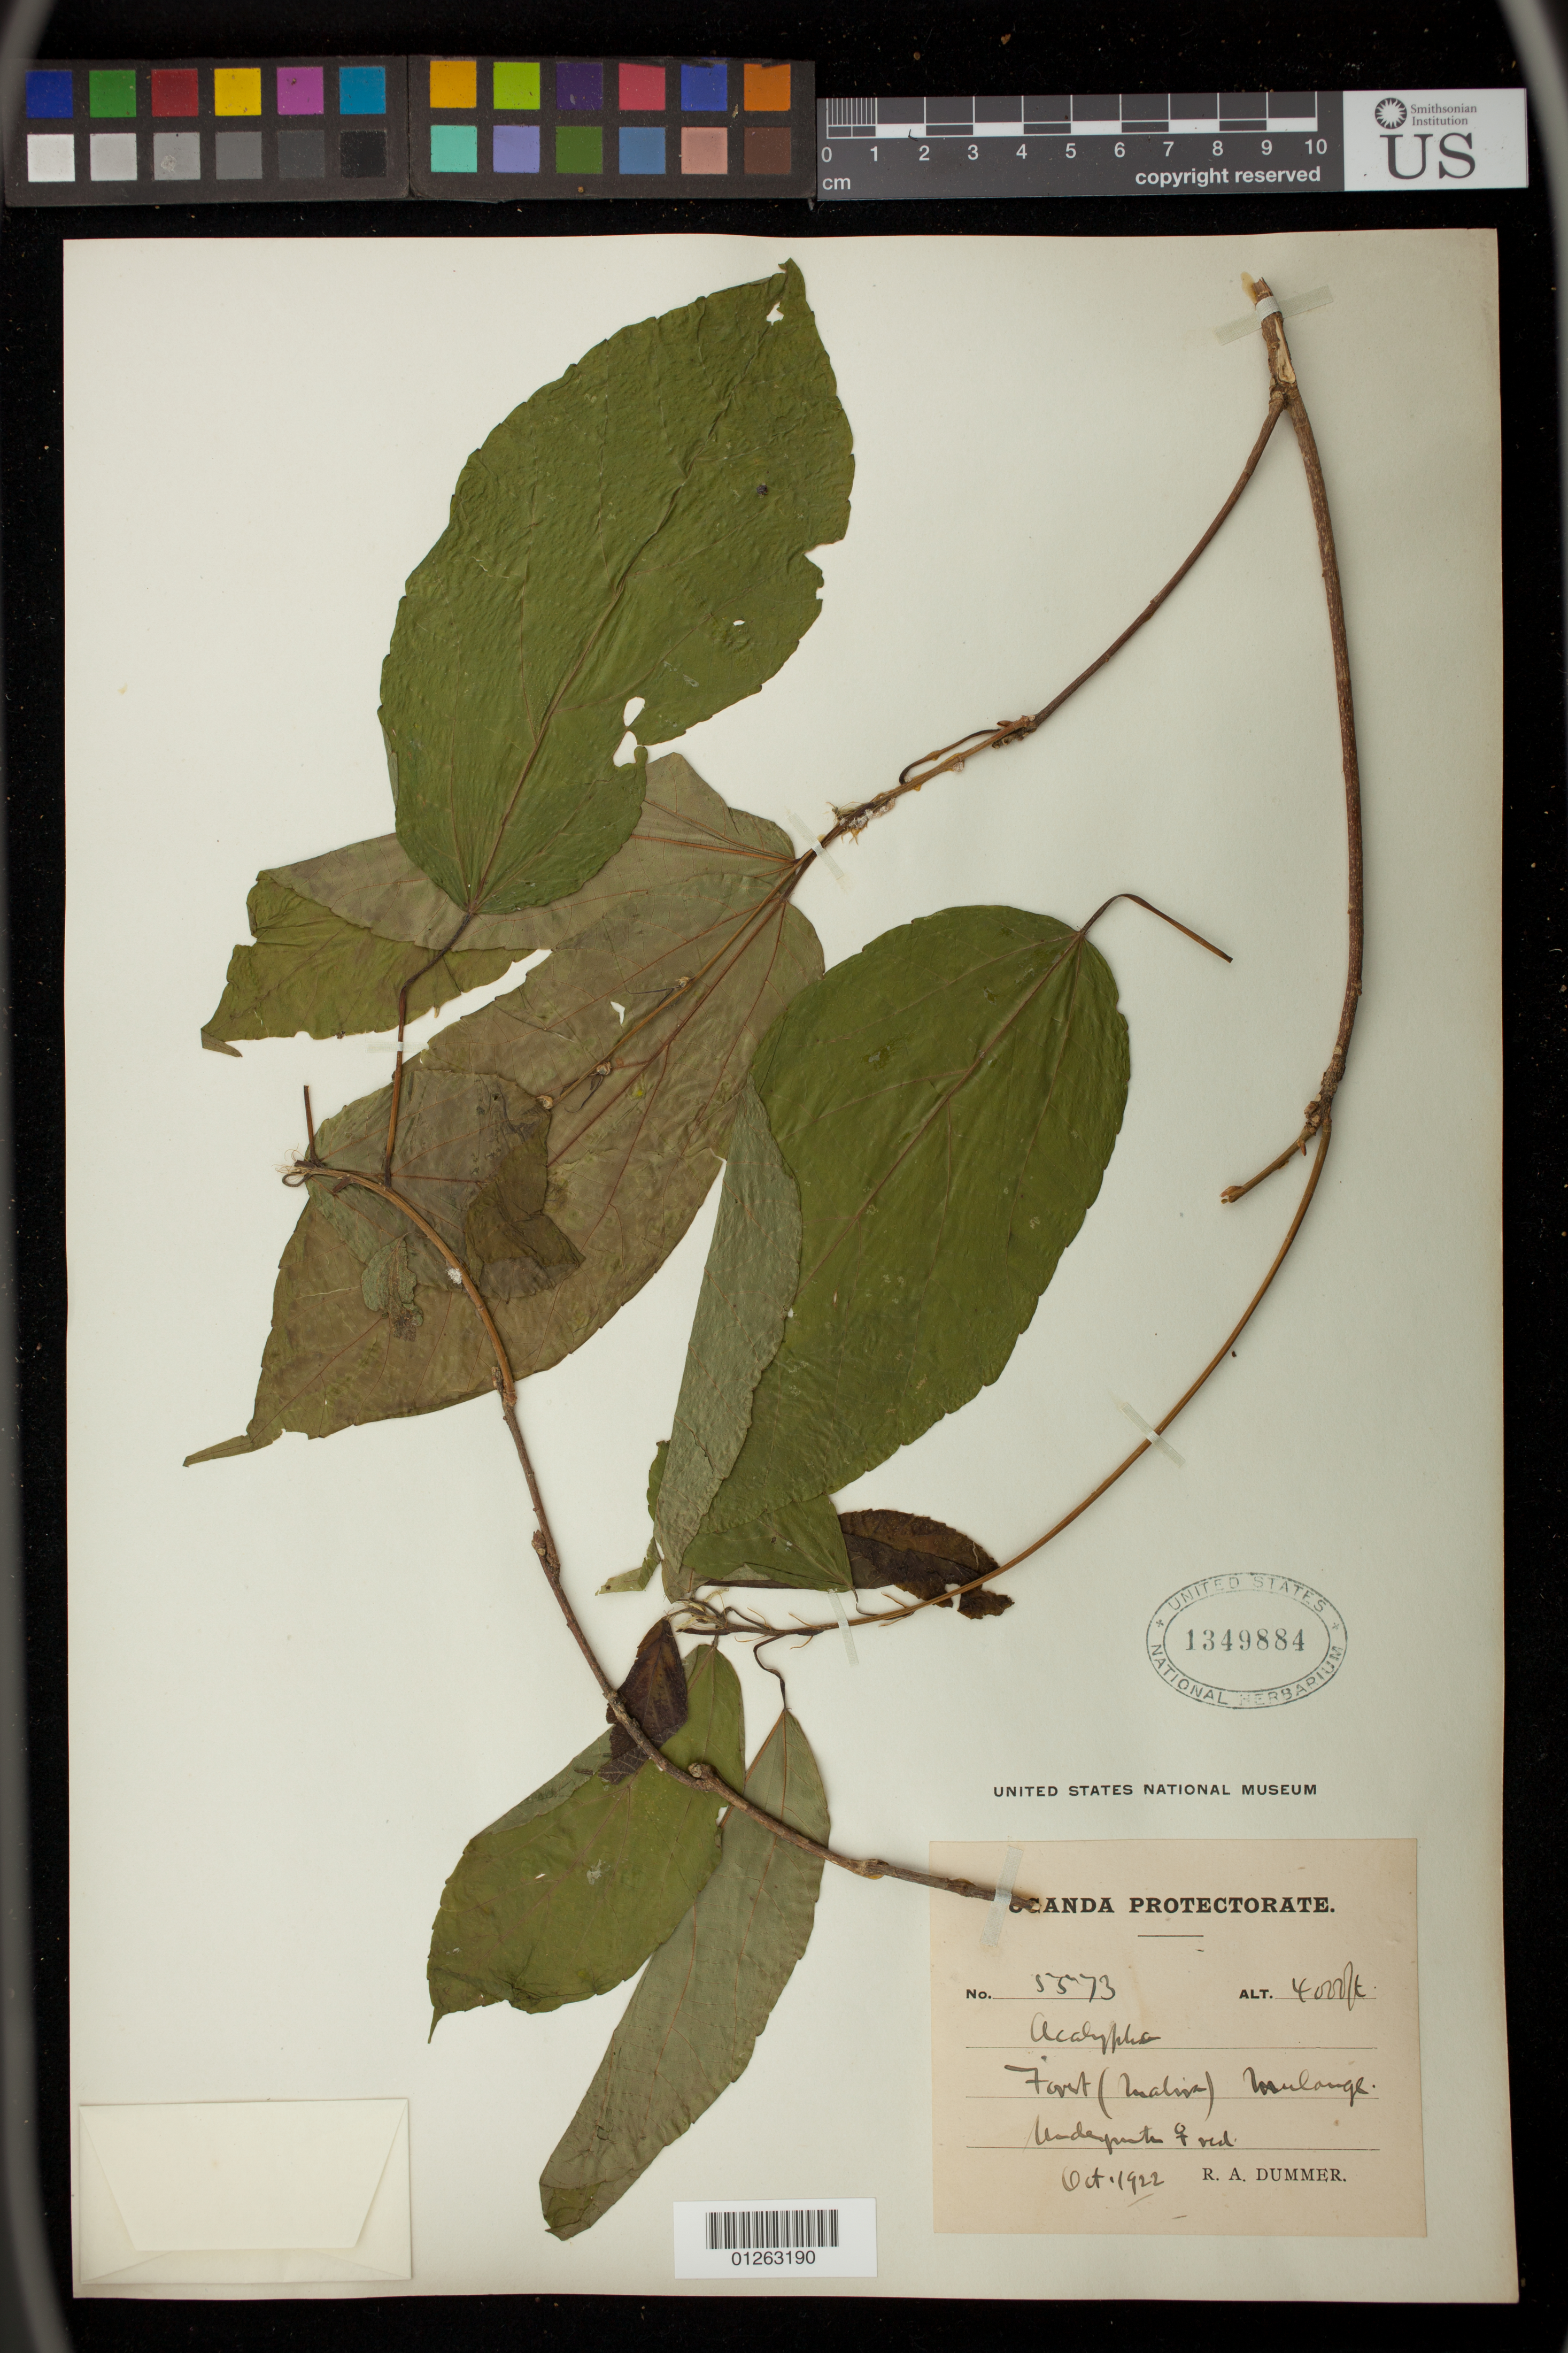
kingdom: Plantae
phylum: Tracheophyta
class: Magnoliopsida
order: Malpighiales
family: Euphorbiaceae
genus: Alchornea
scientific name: Alchornea trewioides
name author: (Benth.) Müll. Arg.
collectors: R. Dümmer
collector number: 5573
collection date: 1922-10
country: Uganda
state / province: Central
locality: Mulange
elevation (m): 1219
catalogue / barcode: US 1349884